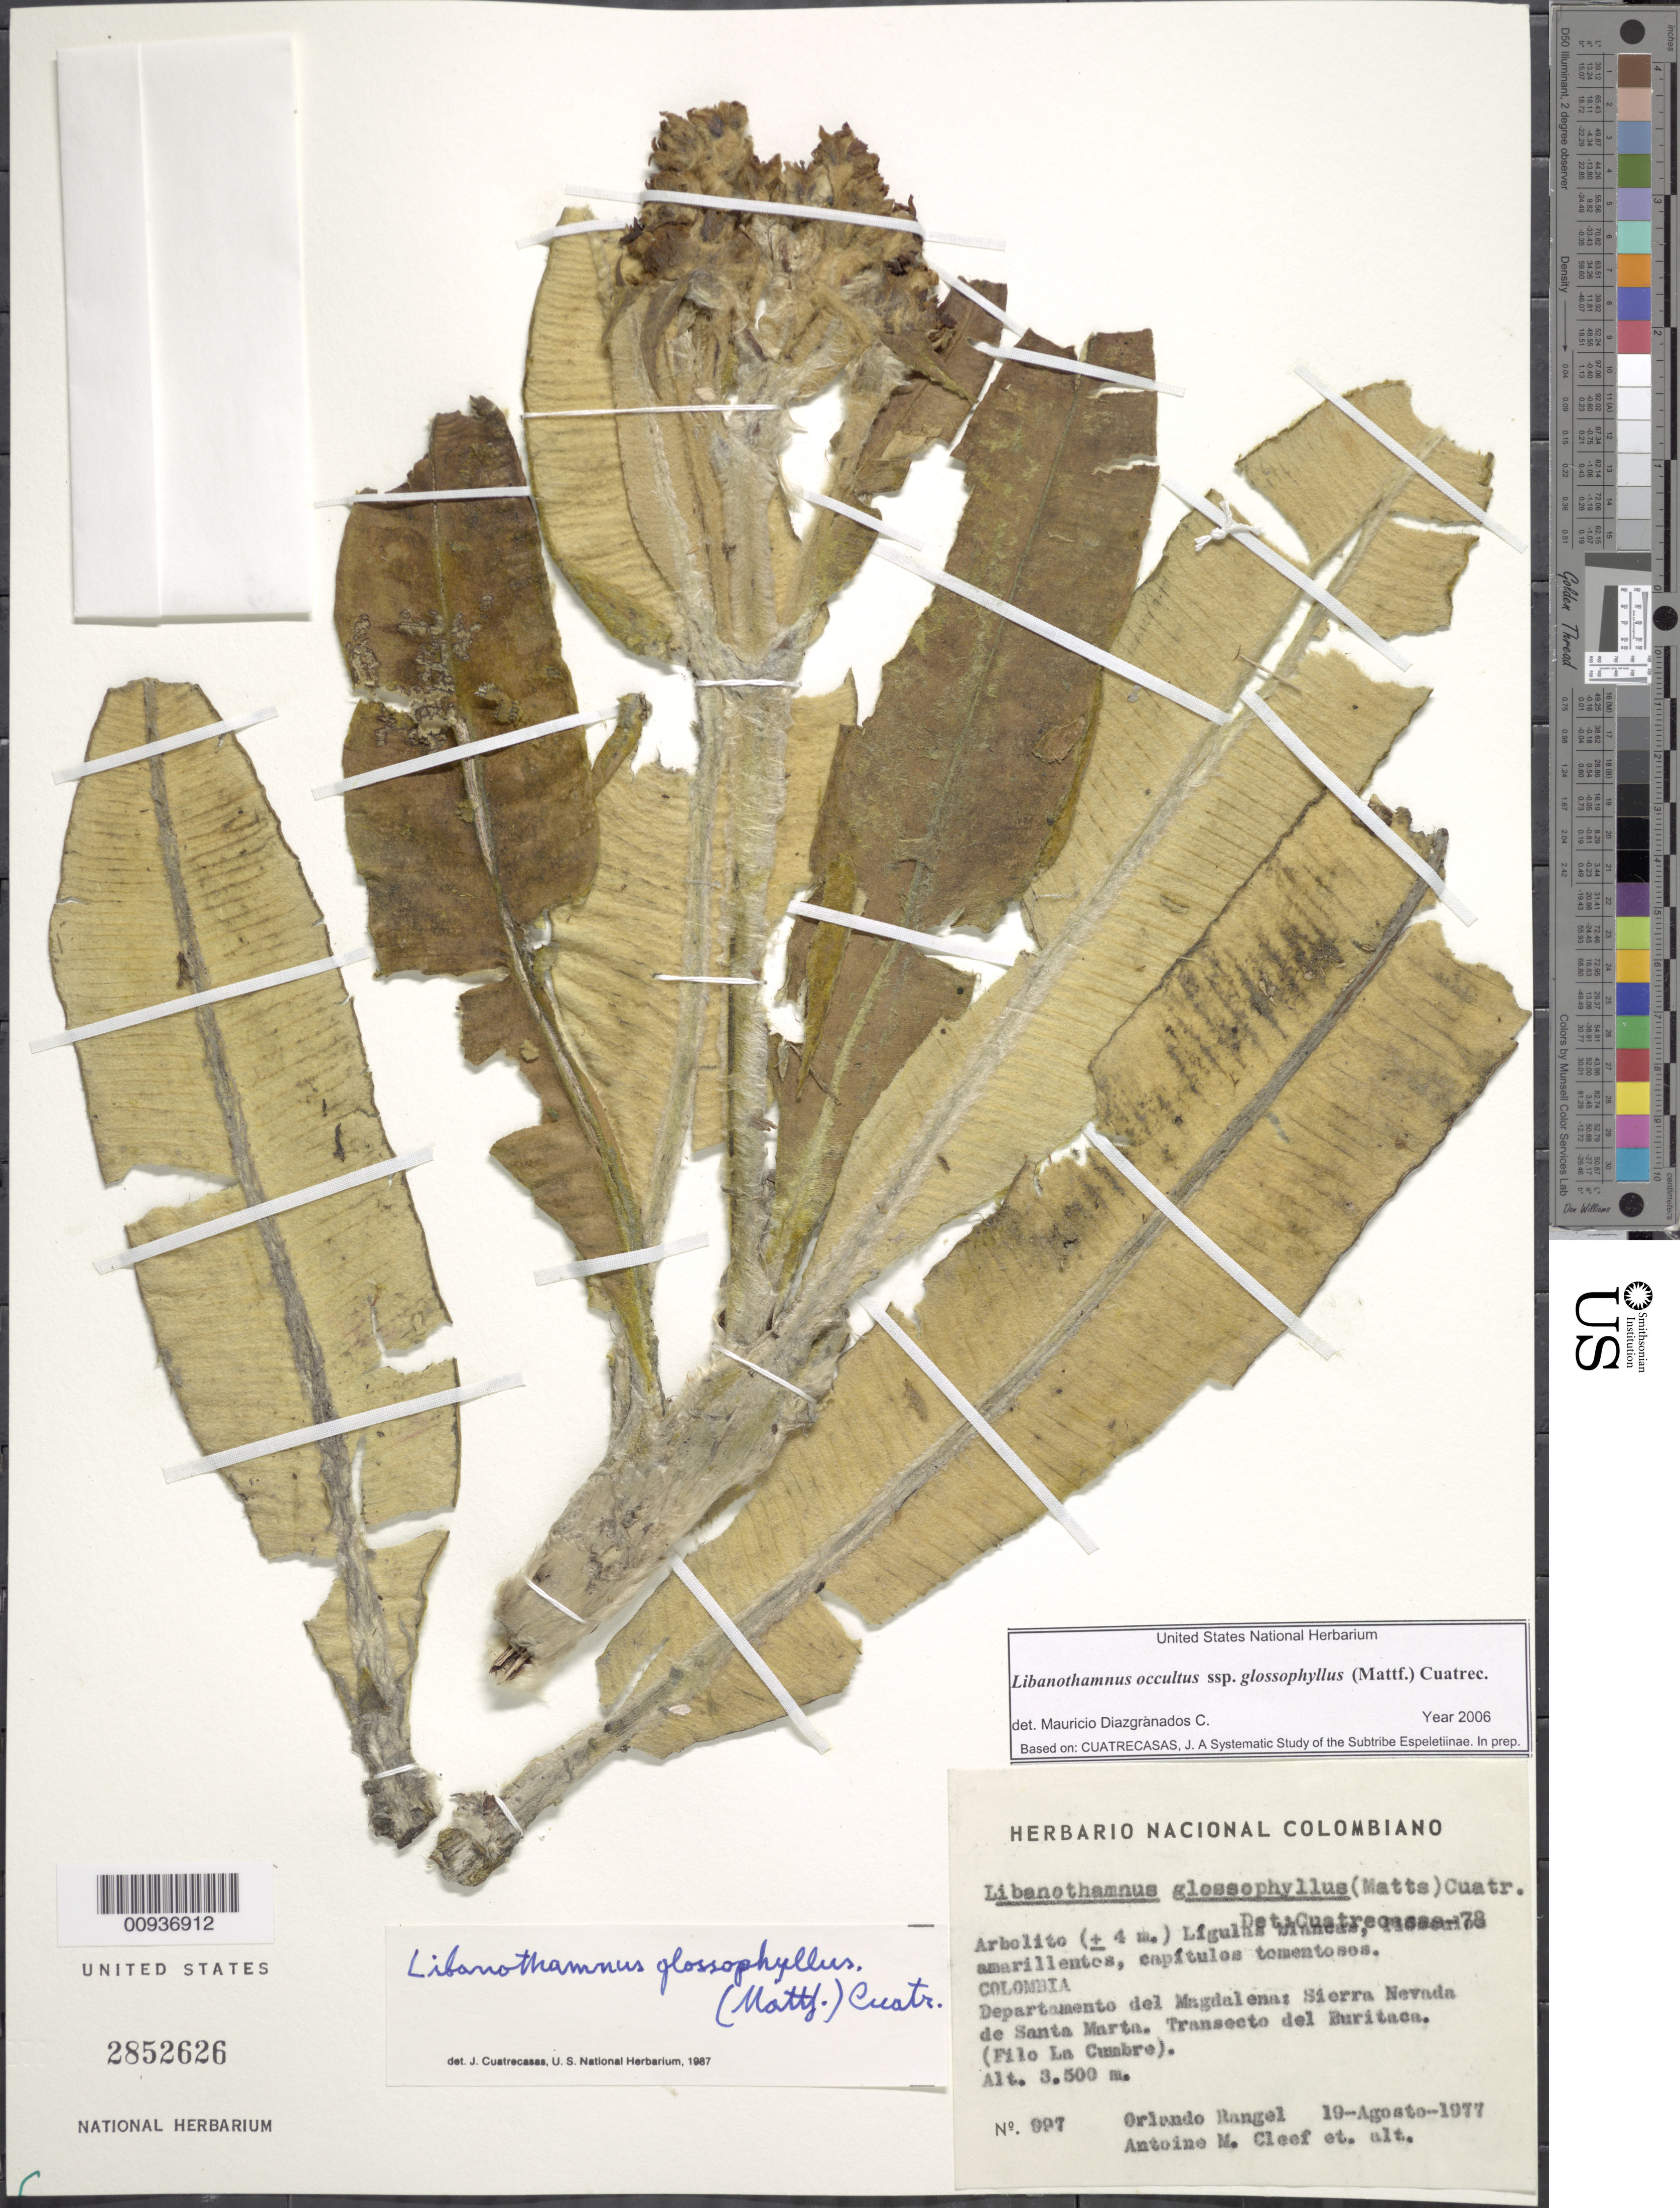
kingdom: Plantae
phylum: Tracheophyta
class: Magnoliopsida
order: Asterales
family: Asteraceae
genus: Libanothamnus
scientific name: Libanothamnus occultus subsp. glossophyllus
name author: (Mattf.) Cuatrec.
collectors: O. Rangel, A. M. Cleef & et al.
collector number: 097*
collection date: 1977-08-19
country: Colombia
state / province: Magdalena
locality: Sierra Nevada de Santa Marta, Transecto del Buritaca (Filo La Cumbre)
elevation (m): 3500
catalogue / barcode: US 2852626